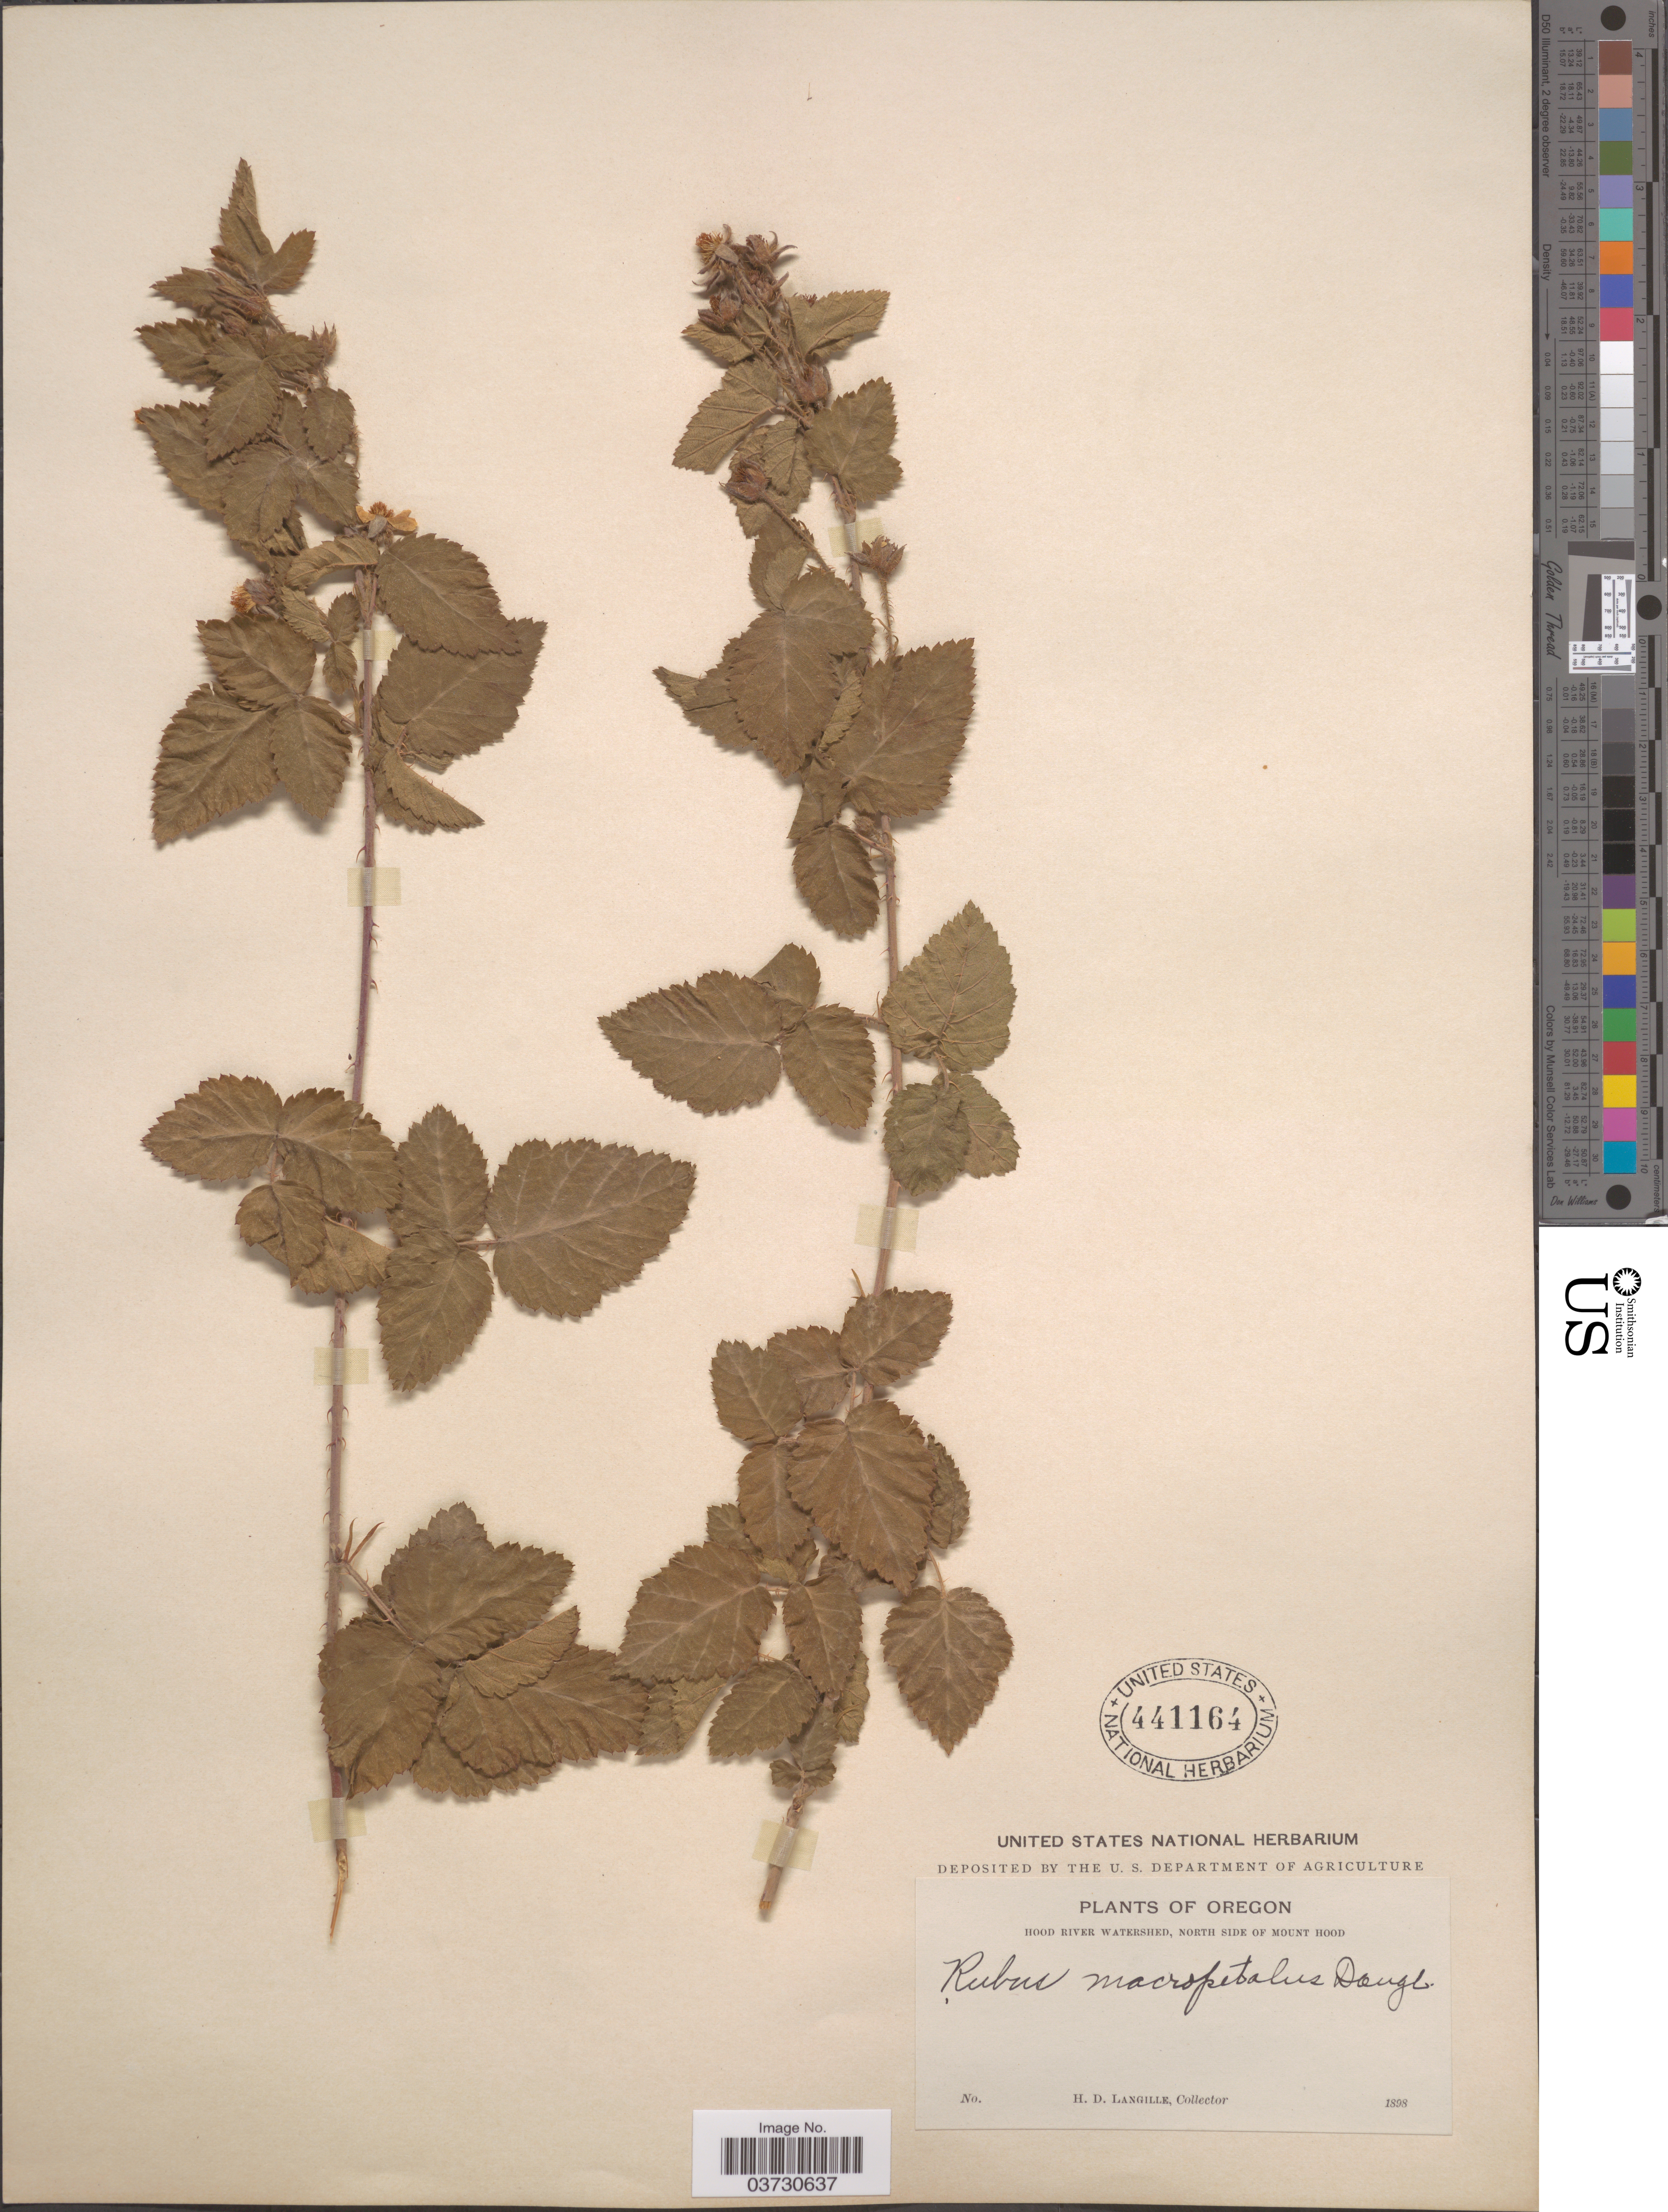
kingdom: Plantae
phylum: Tracheophyta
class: Magnoliopsida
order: Rosales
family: Rosaceae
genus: Rubus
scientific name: Rubus macropetalus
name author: Douglas ex Hook.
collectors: H. Langille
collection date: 1898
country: United States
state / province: Oregon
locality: Hood River Watershed, North side of Mount Hood.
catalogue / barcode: US 441164